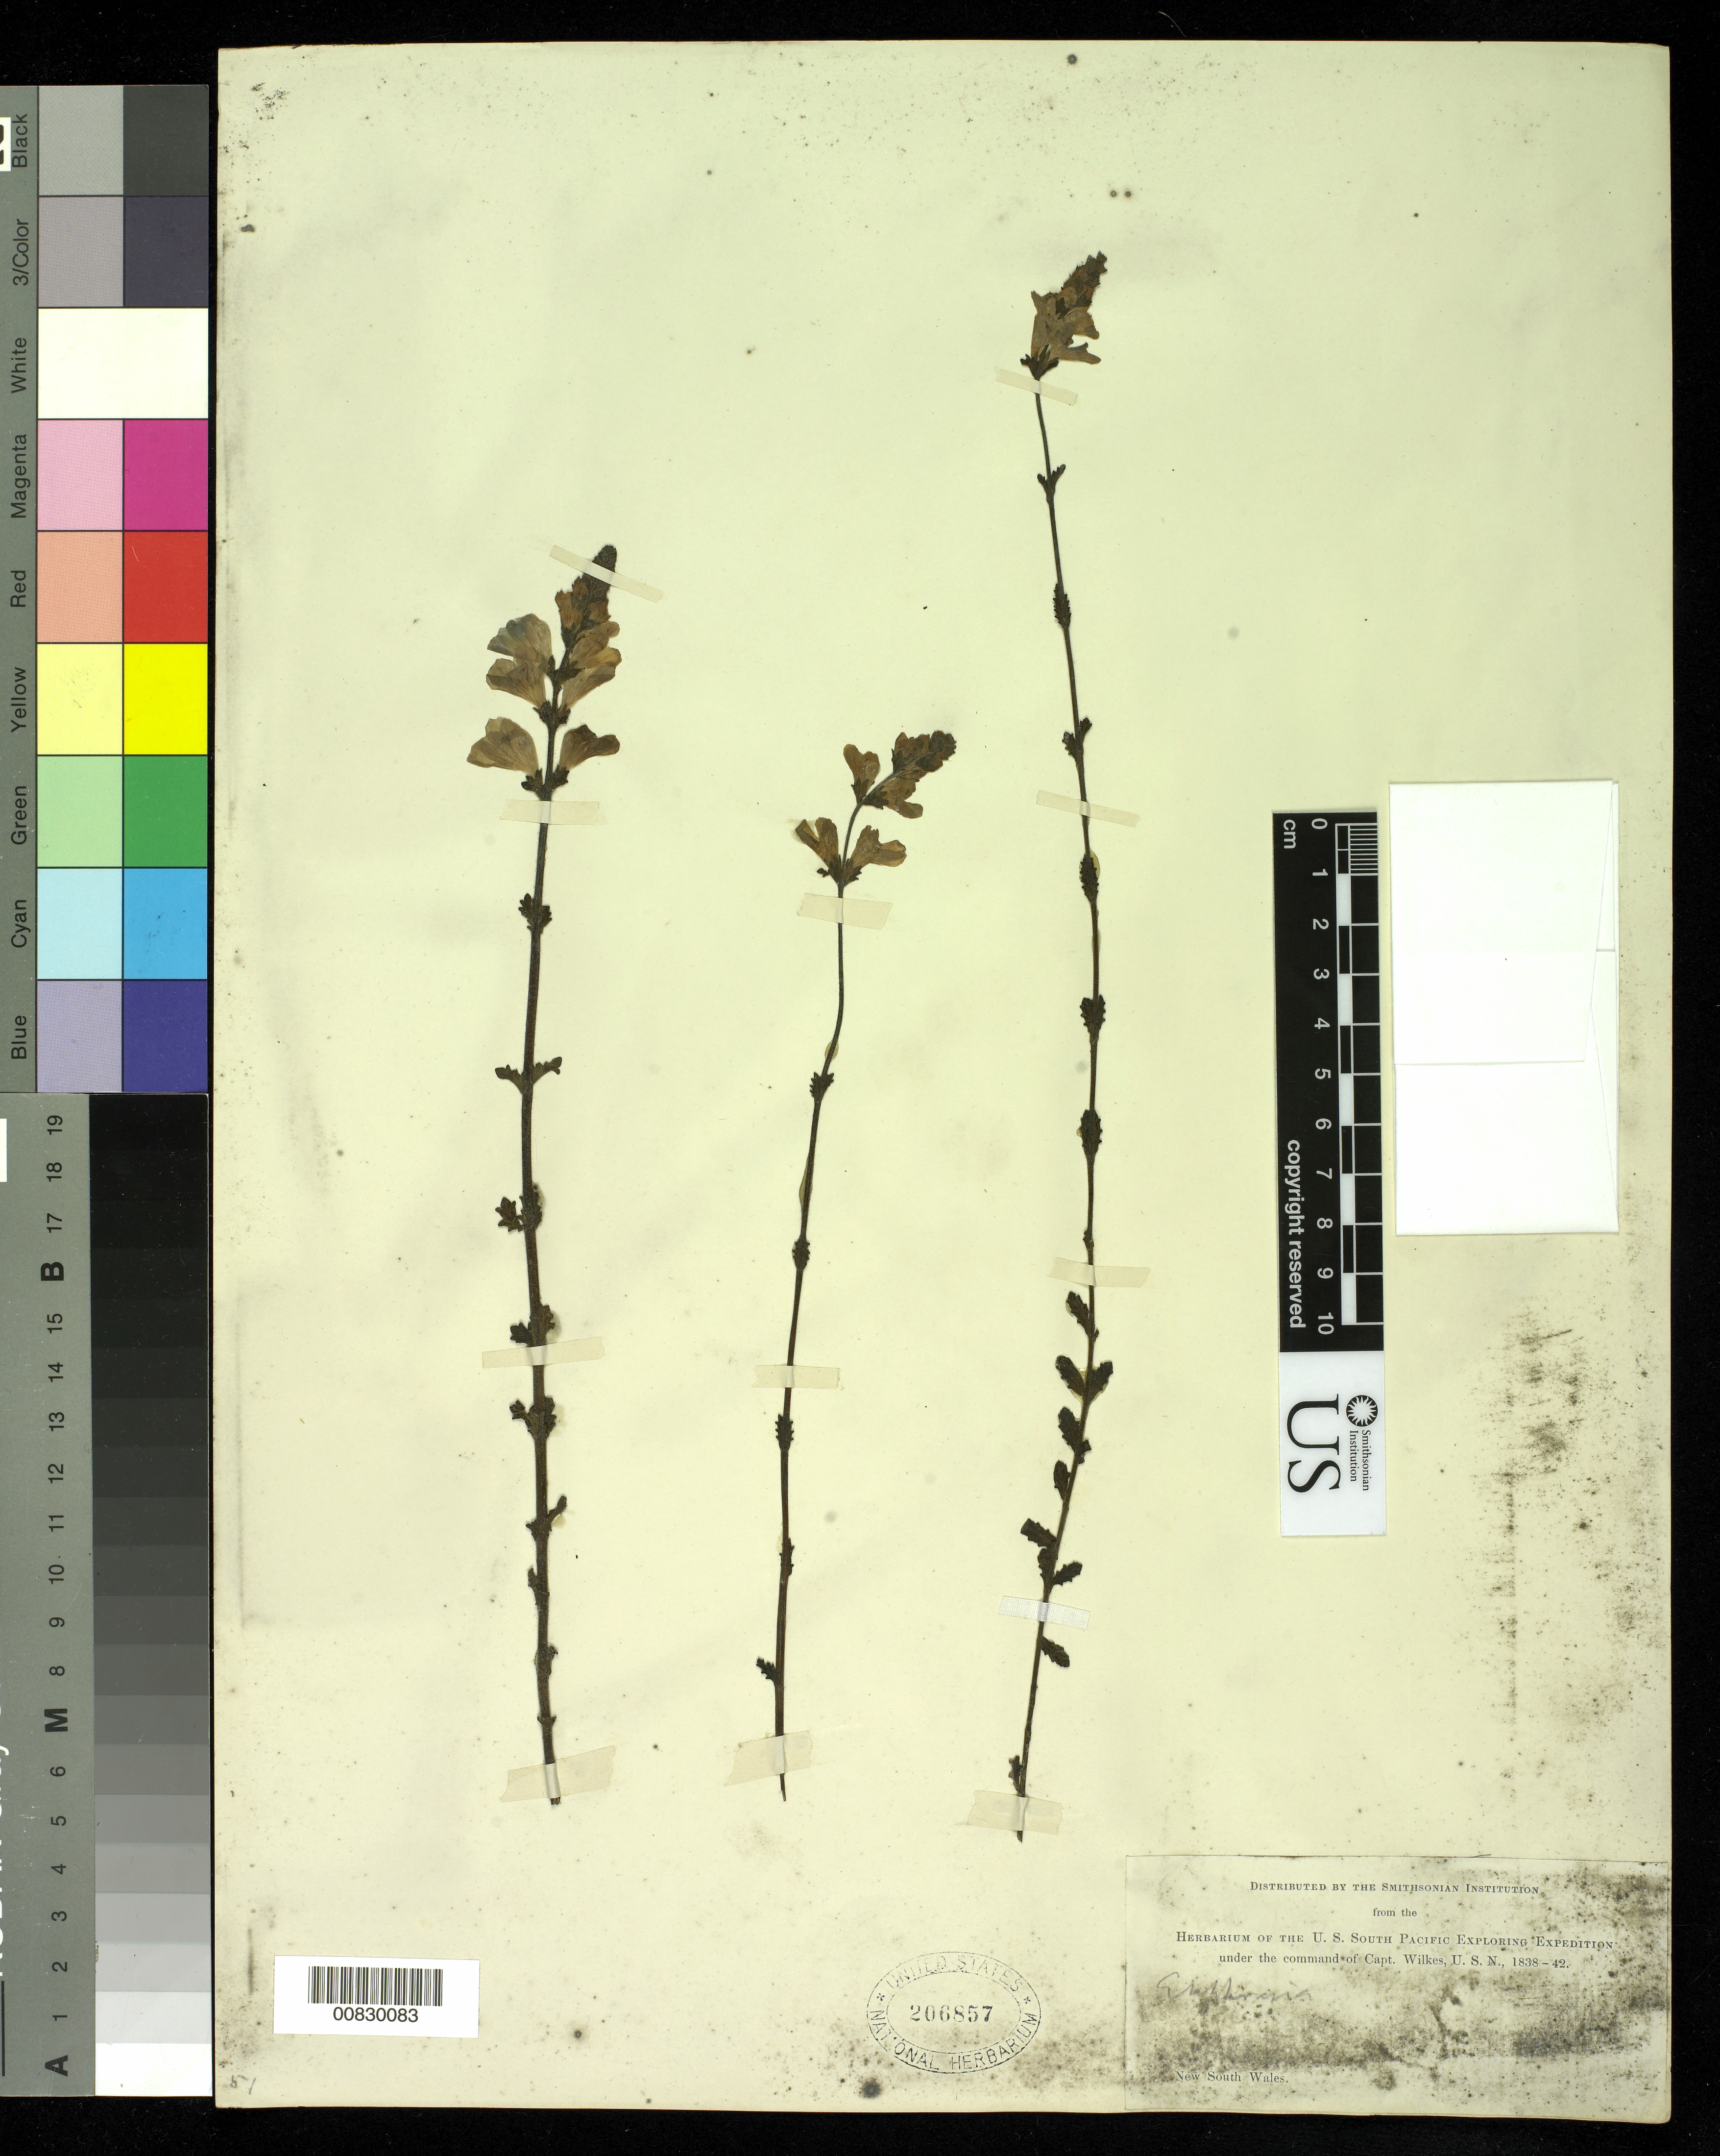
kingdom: Plantae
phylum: Tracheophyta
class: Magnoliopsida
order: Lamiales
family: Orobanchaceae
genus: Euphrasia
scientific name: Euphrasia speciosa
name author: R. Br.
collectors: Wilkes Explor. Exped.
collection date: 1838/1842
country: Australia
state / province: New South Wales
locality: New South Wales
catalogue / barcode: US 206857